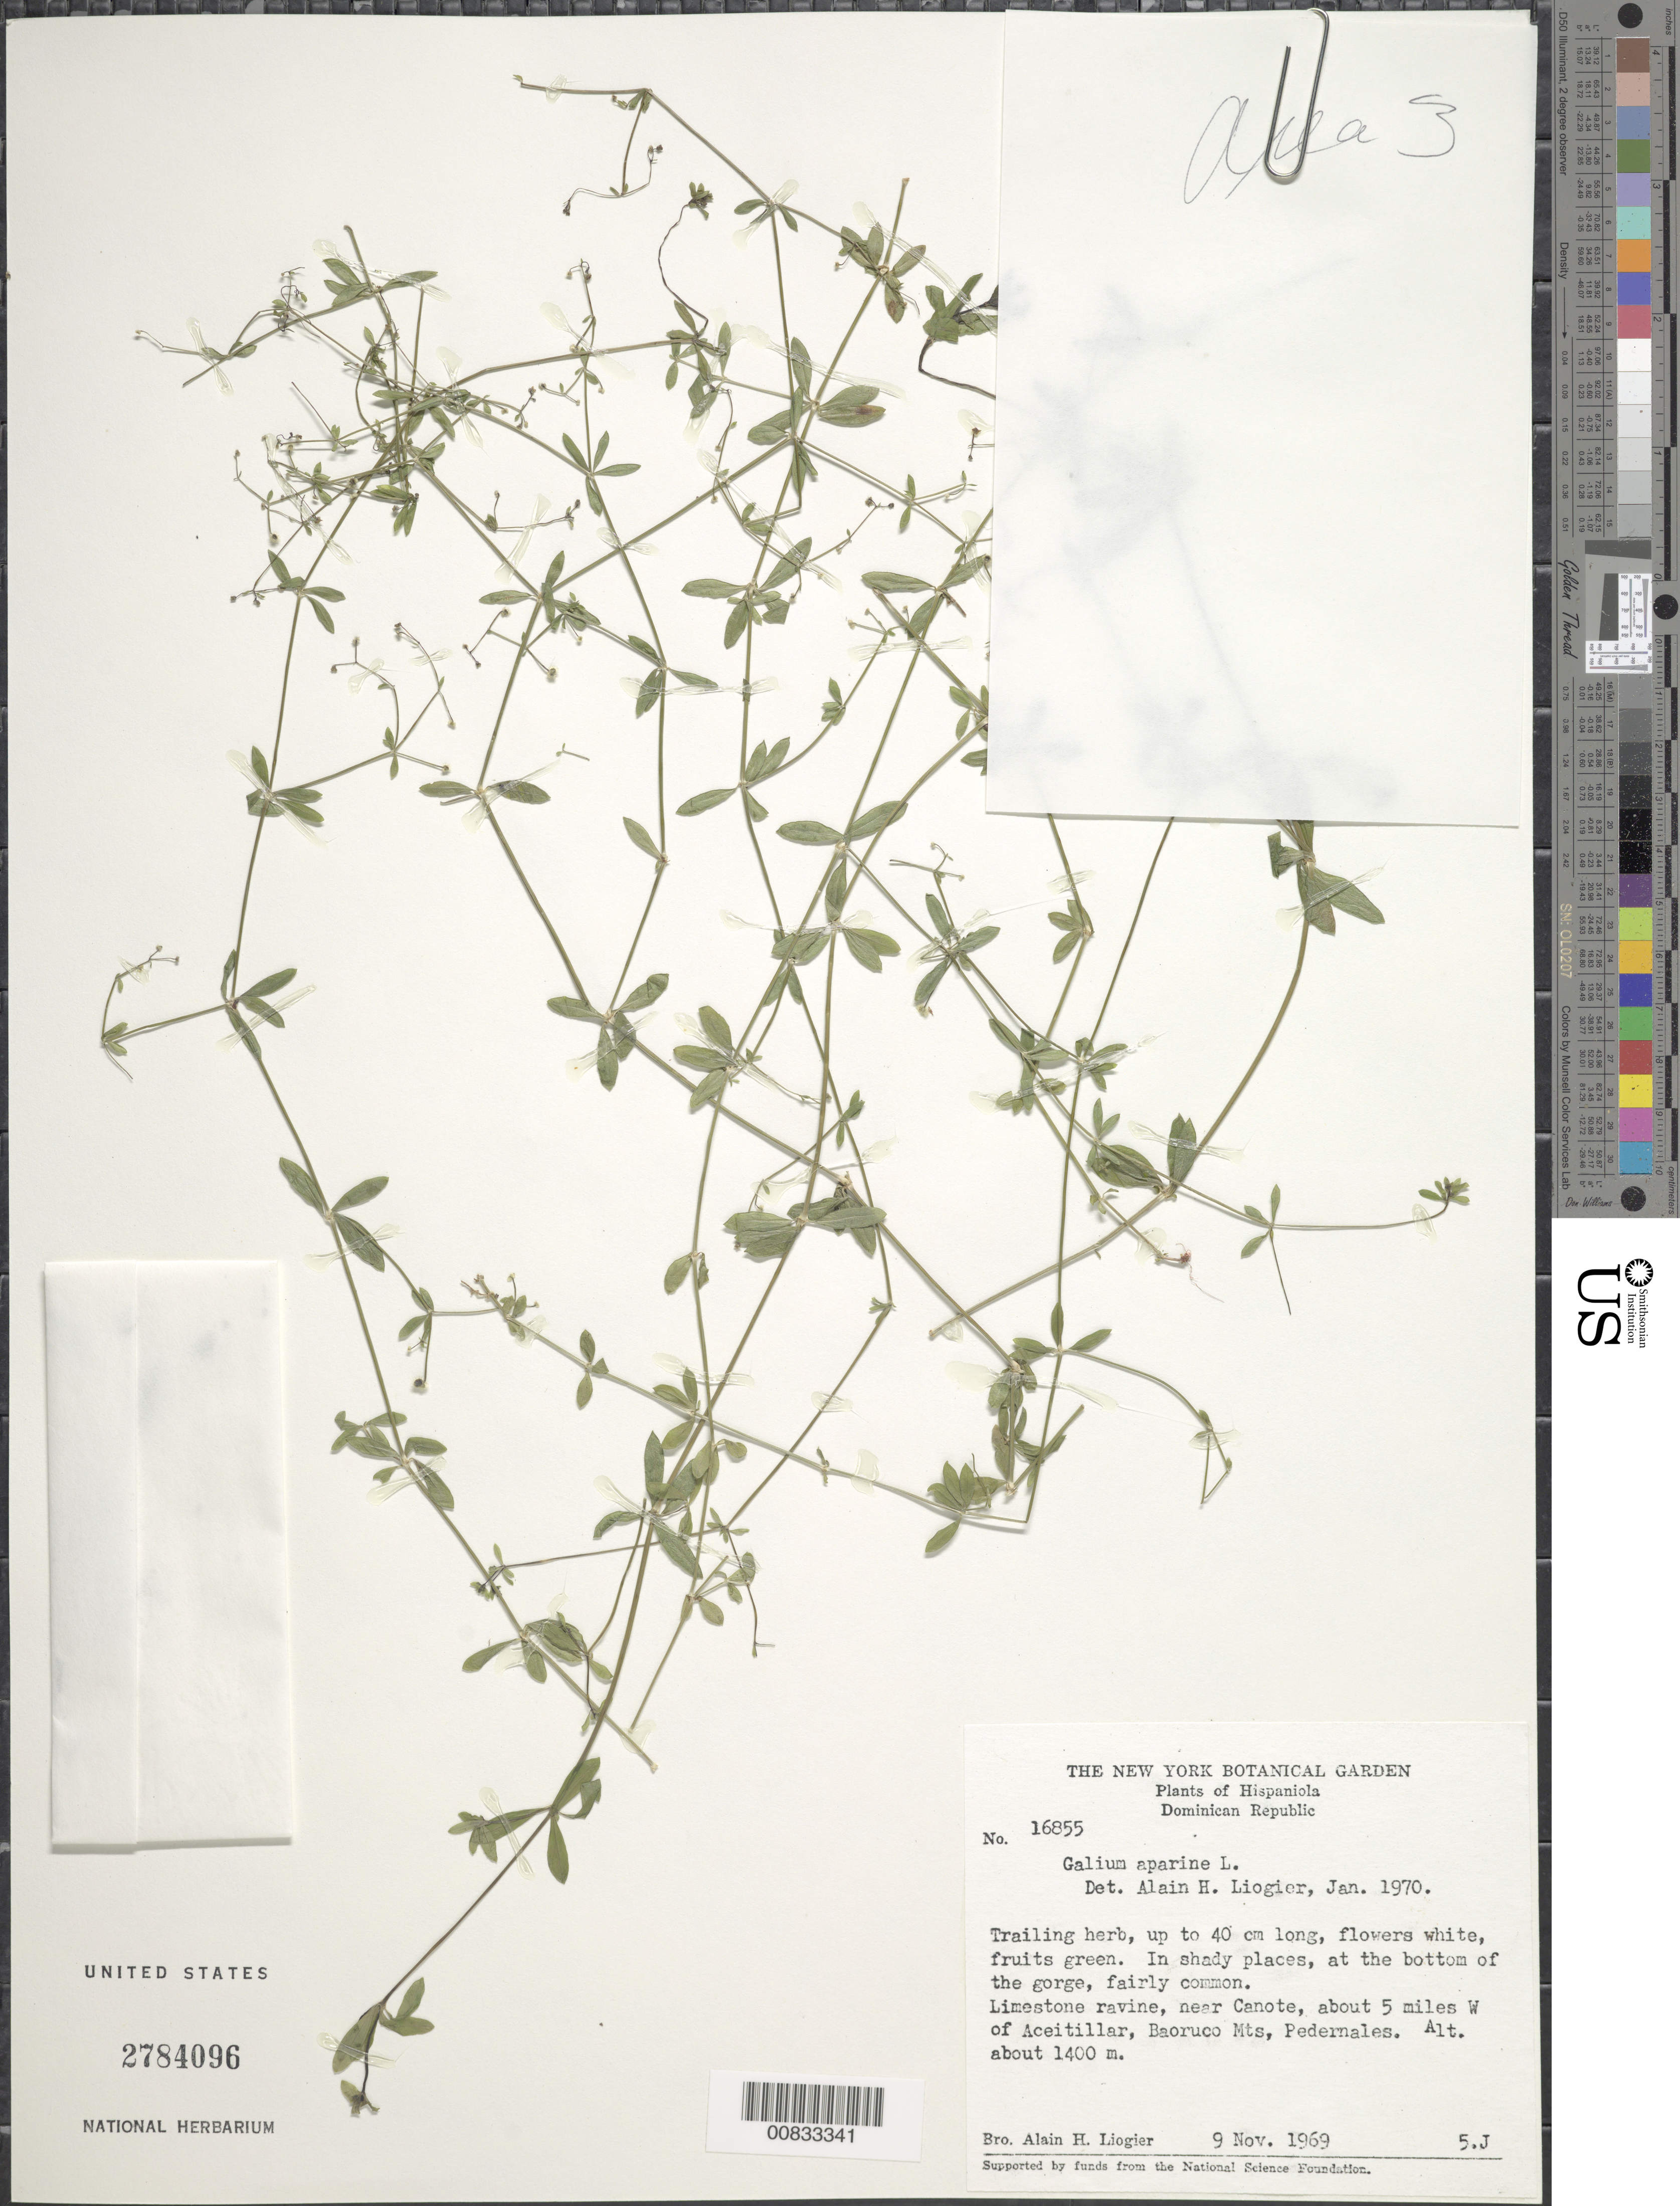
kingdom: Plantae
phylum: Tracheophyta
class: Magnoliopsida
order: Gentianales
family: Rubiaceae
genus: Galium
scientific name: Galium aparine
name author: L.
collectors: A. H. Liogier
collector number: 16855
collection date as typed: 09 Nov 1969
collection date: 1969-11-09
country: Dominican Republic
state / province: Pedernales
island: Hispaniola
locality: Near Canote, about 5 miles W of Aceitillar, Baoruco Mts.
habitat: In shady places in limestone ravine at the bottom of the gorge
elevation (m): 1400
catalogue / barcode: US 2784096